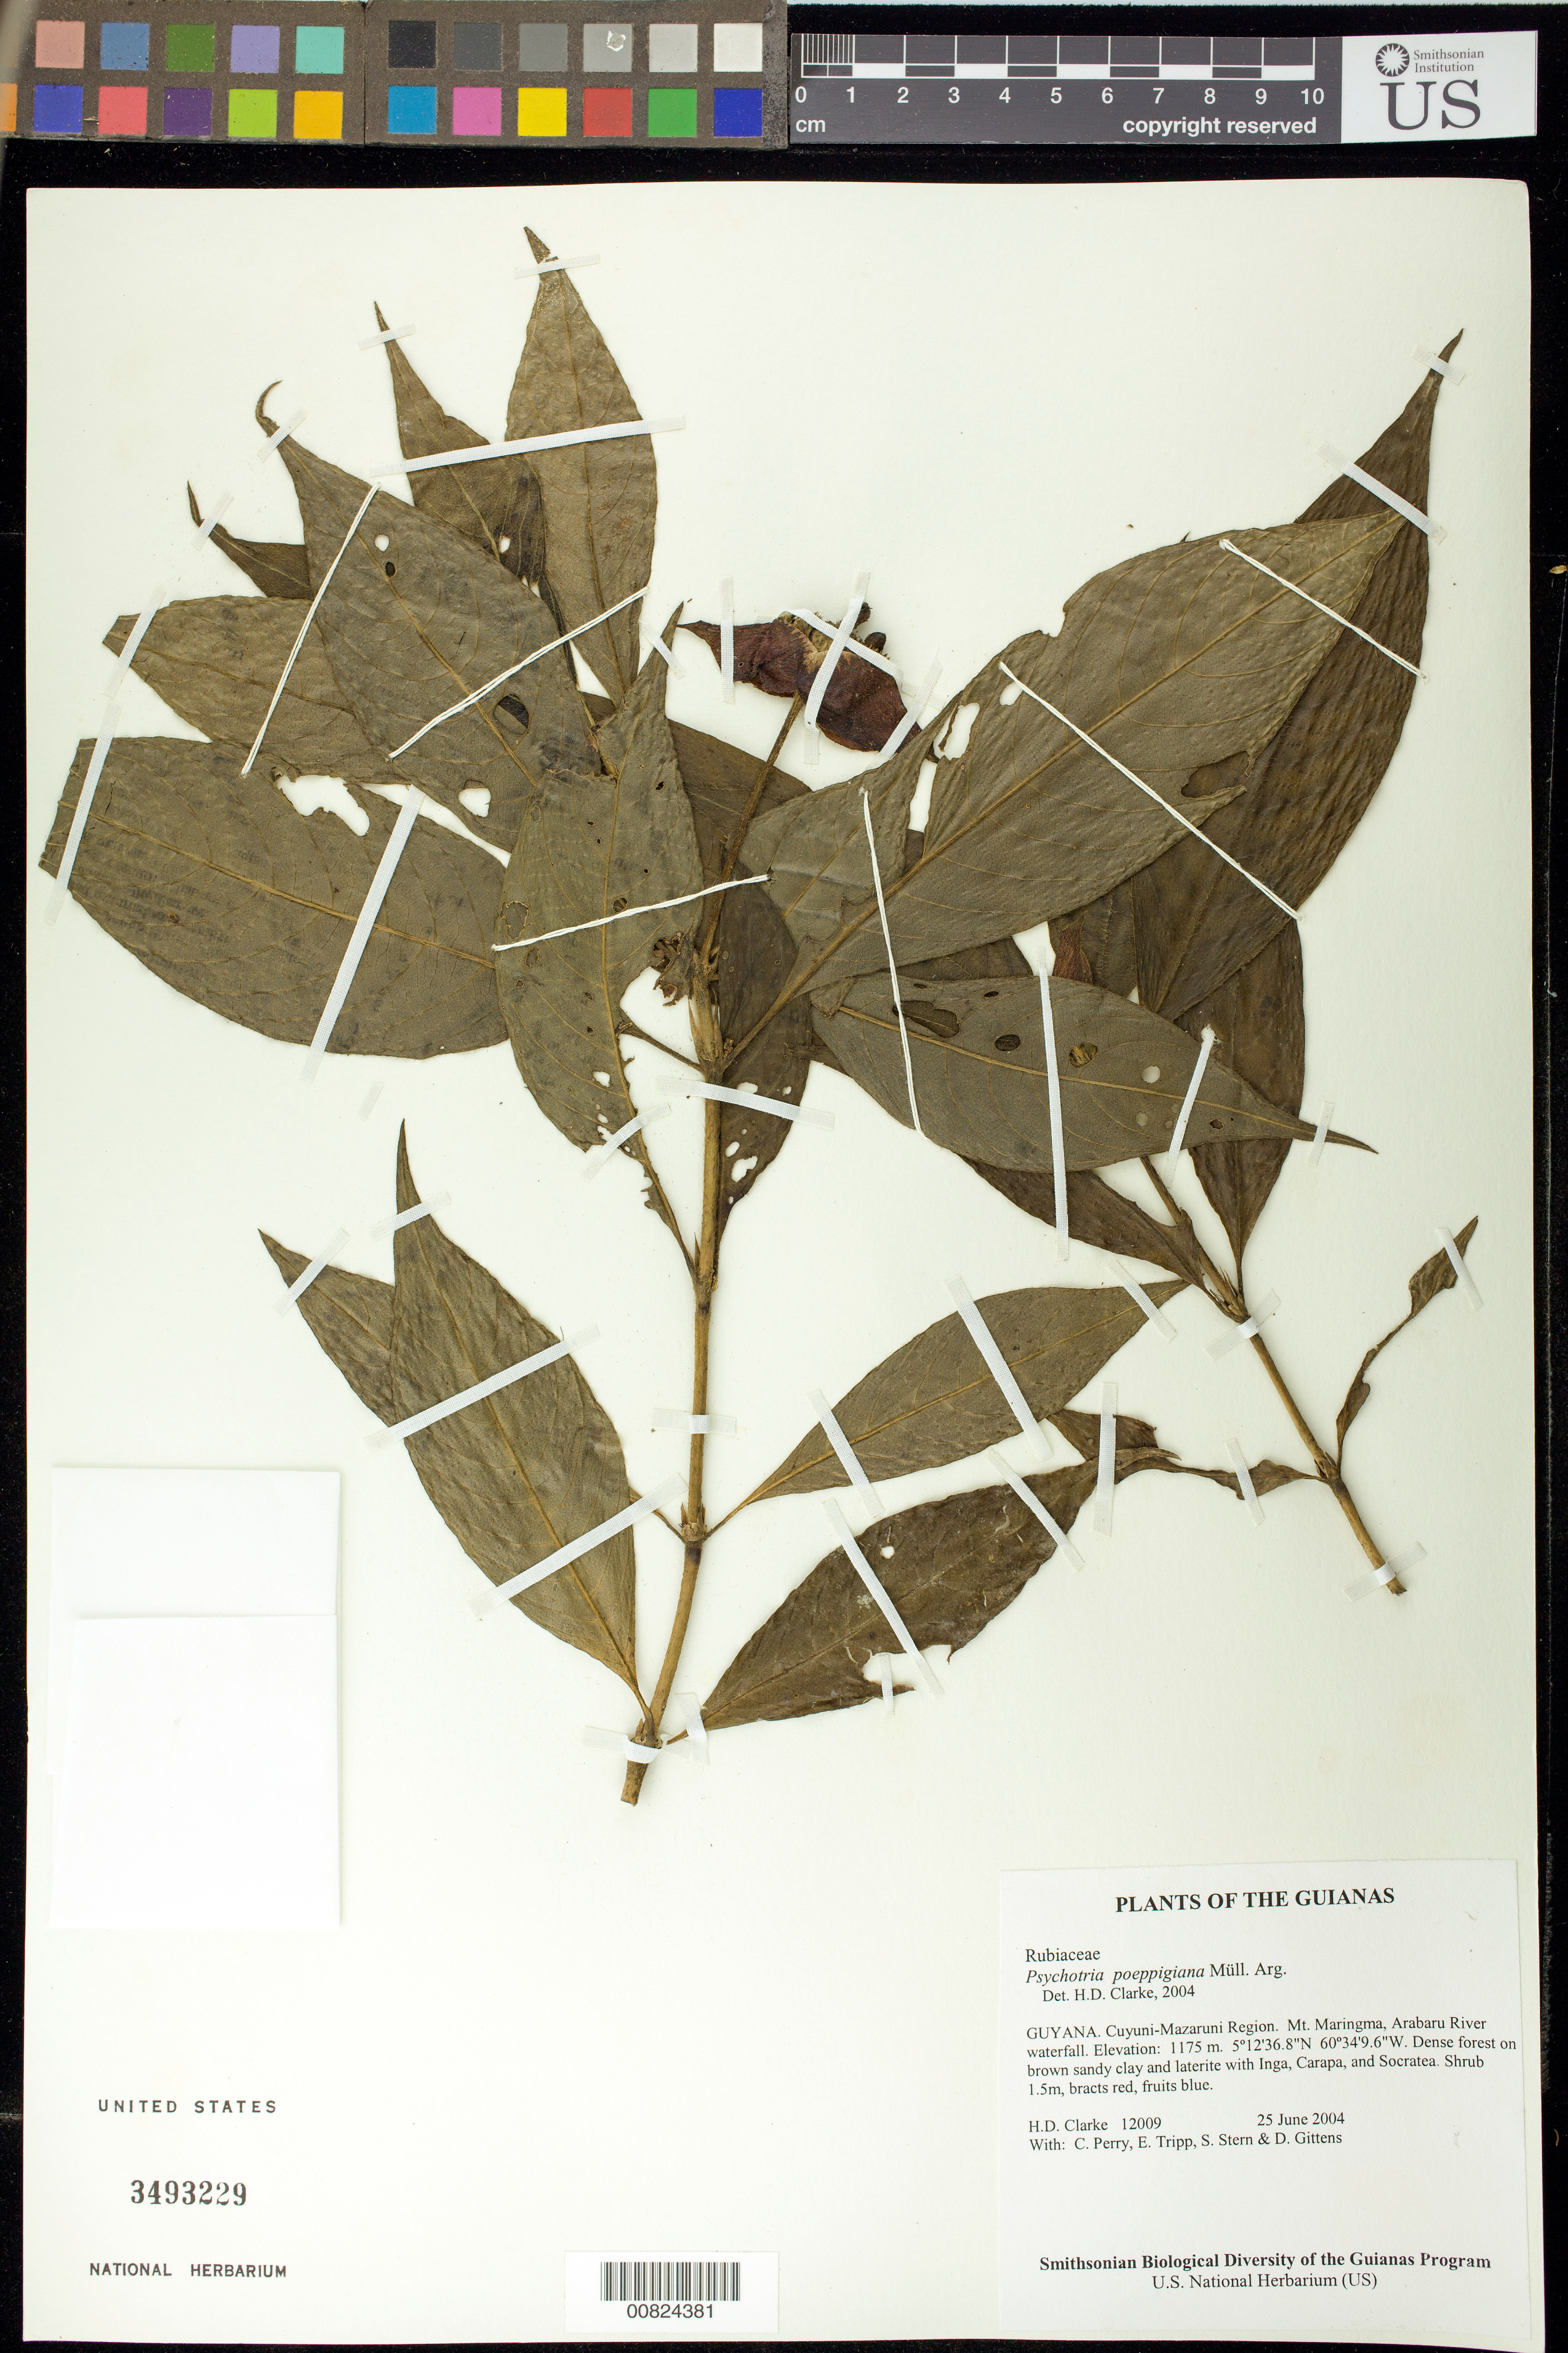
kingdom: Plantae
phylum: Tracheophyta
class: Magnoliopsida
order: Gentianales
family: Rubiaceae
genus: Palicourea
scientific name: Palicourea tomentosa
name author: (Aubl.) Borhidi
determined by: Kirkbride, J. H., Jr.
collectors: H. D. Clarke, C. Perry, E. Tripp, S. R. Stern & D. Gittens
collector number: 12009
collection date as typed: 25 June 2004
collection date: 2004-06-25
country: Guyana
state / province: Cuyuni-Mazaruni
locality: Mt. Maringma, Arabaru River waterfall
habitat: Dense forest on brown sandy clay and laterite with Inga, Carapa, and Socratea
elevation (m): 1175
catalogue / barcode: US 3493229